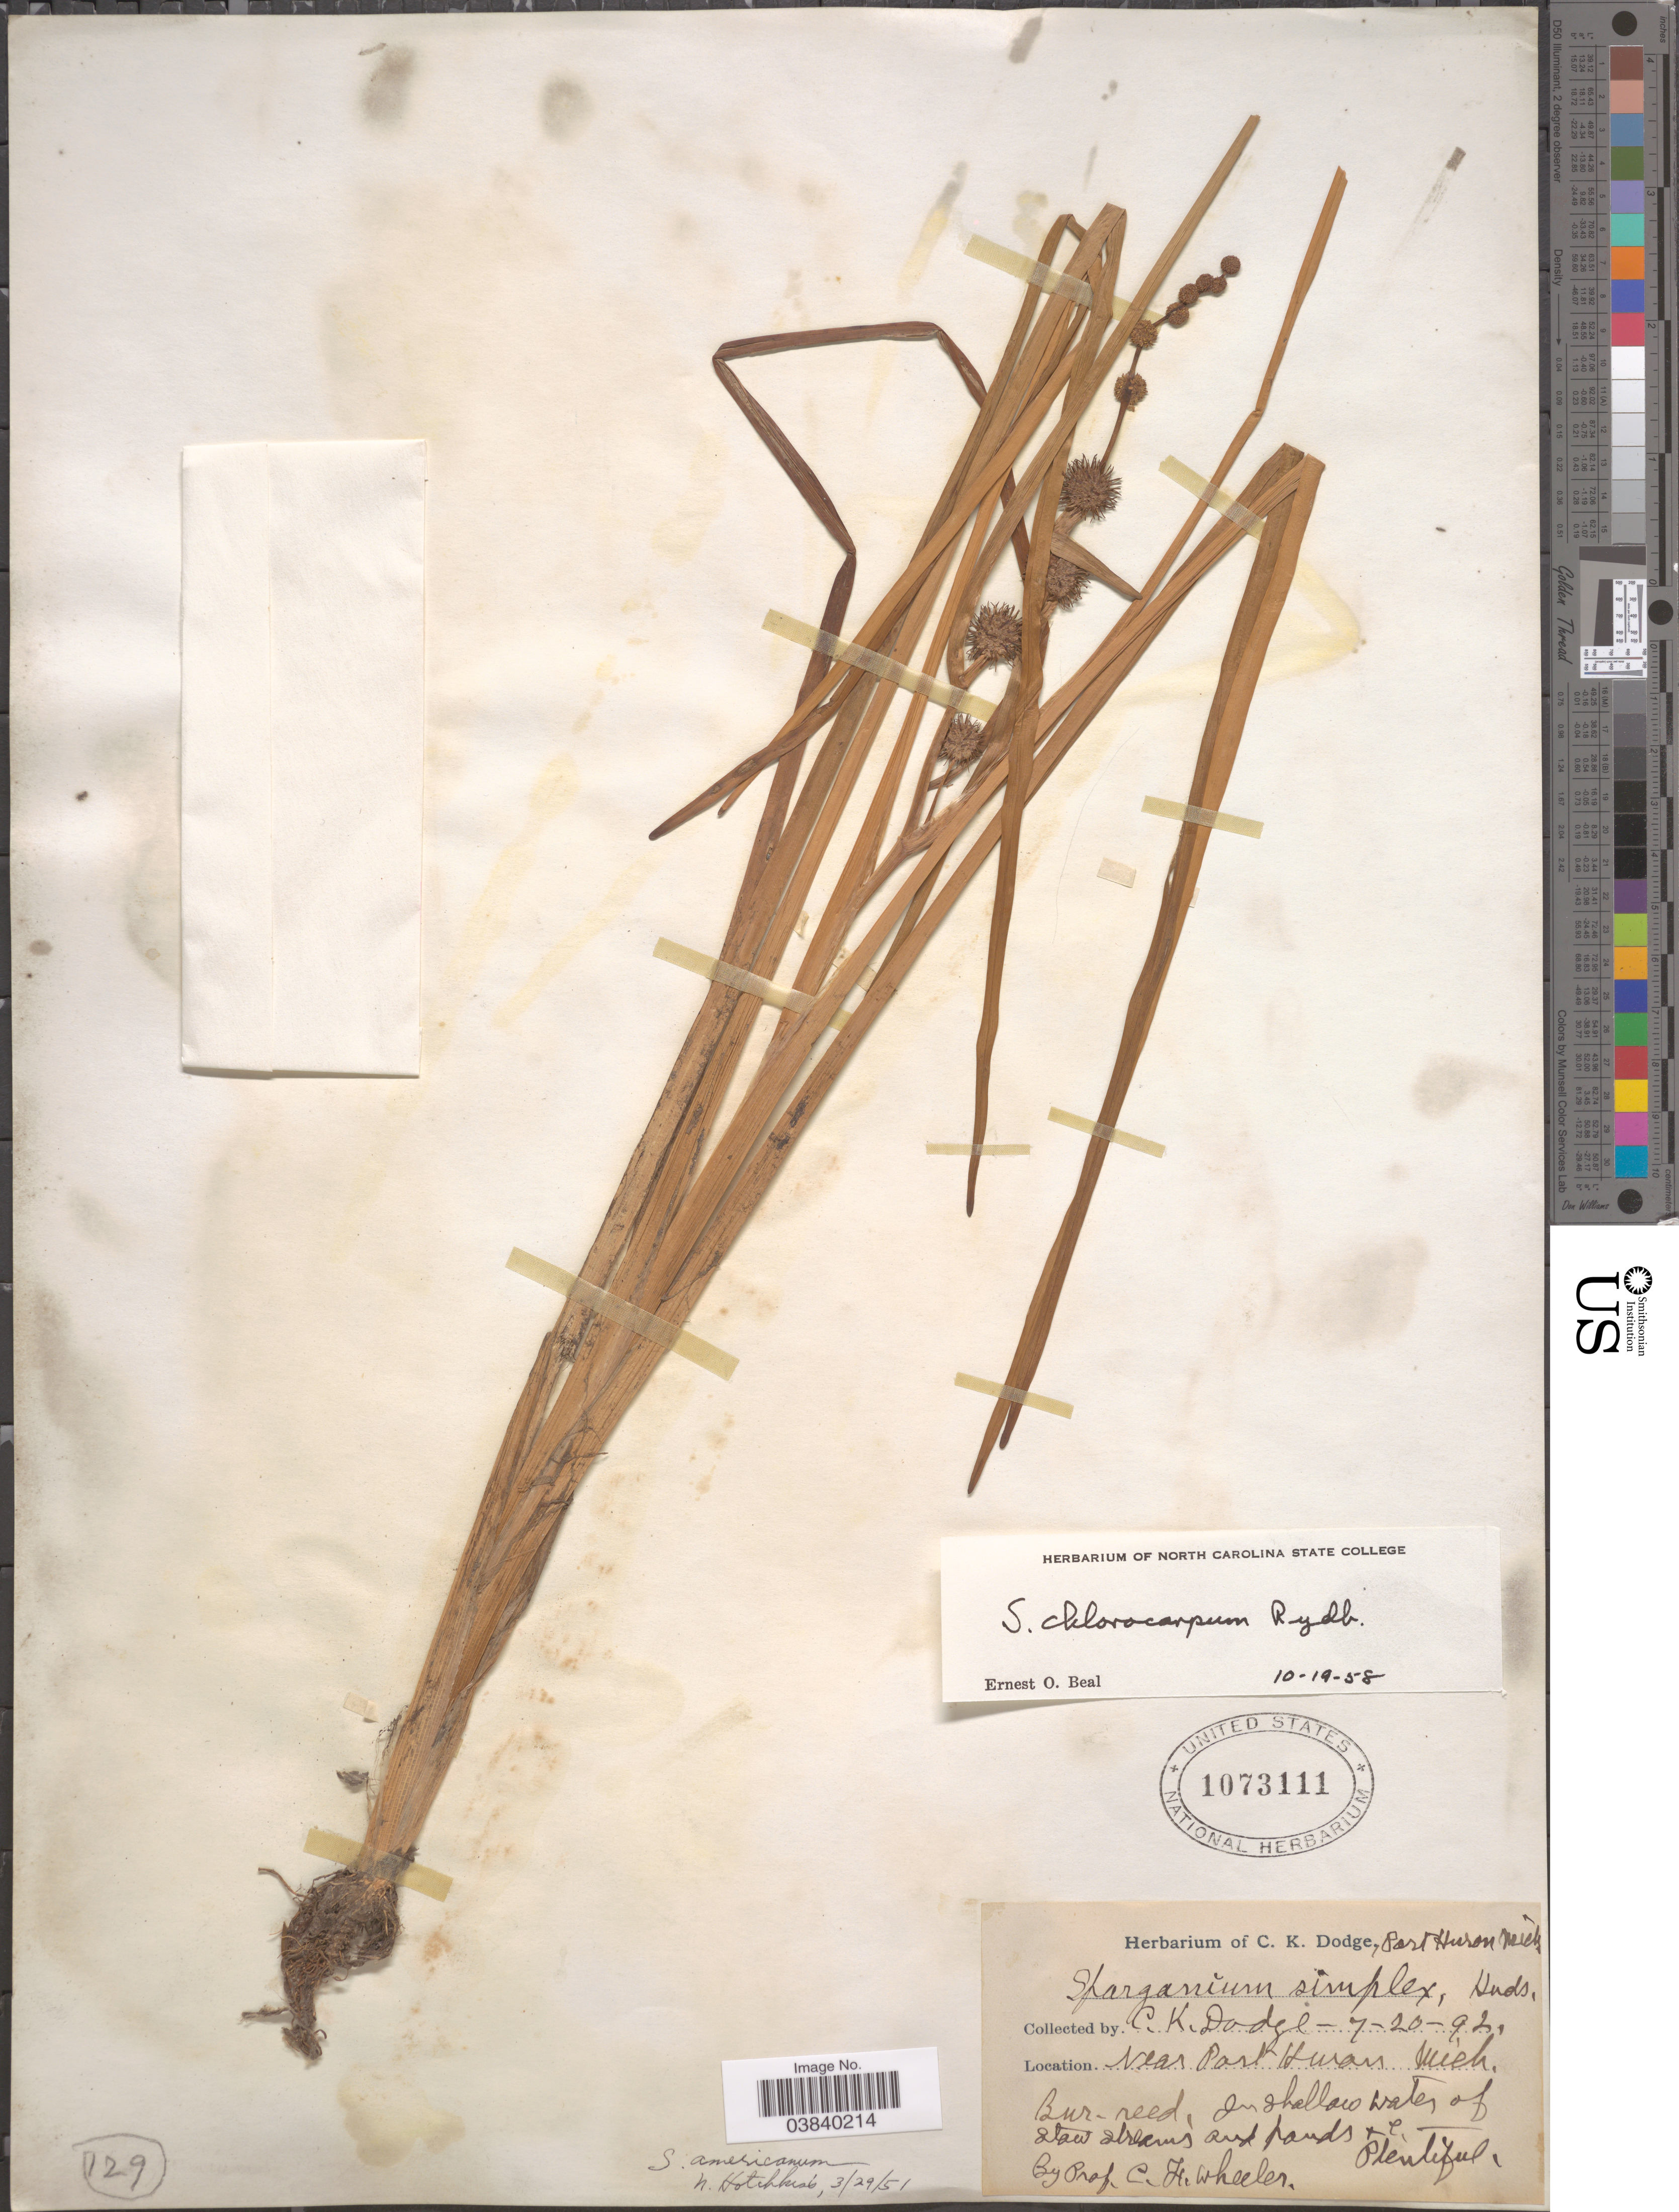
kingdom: Plantae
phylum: Tracheophyta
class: Liliopsida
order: Poales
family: Typhaceae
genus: Sparganium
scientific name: Sparganium chlorocarpum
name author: Rydb.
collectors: C. Dodge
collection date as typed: Transcribed d/m/y: 20/7/92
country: United States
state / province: Michigan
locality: Near Port Huron.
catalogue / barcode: US 1073111